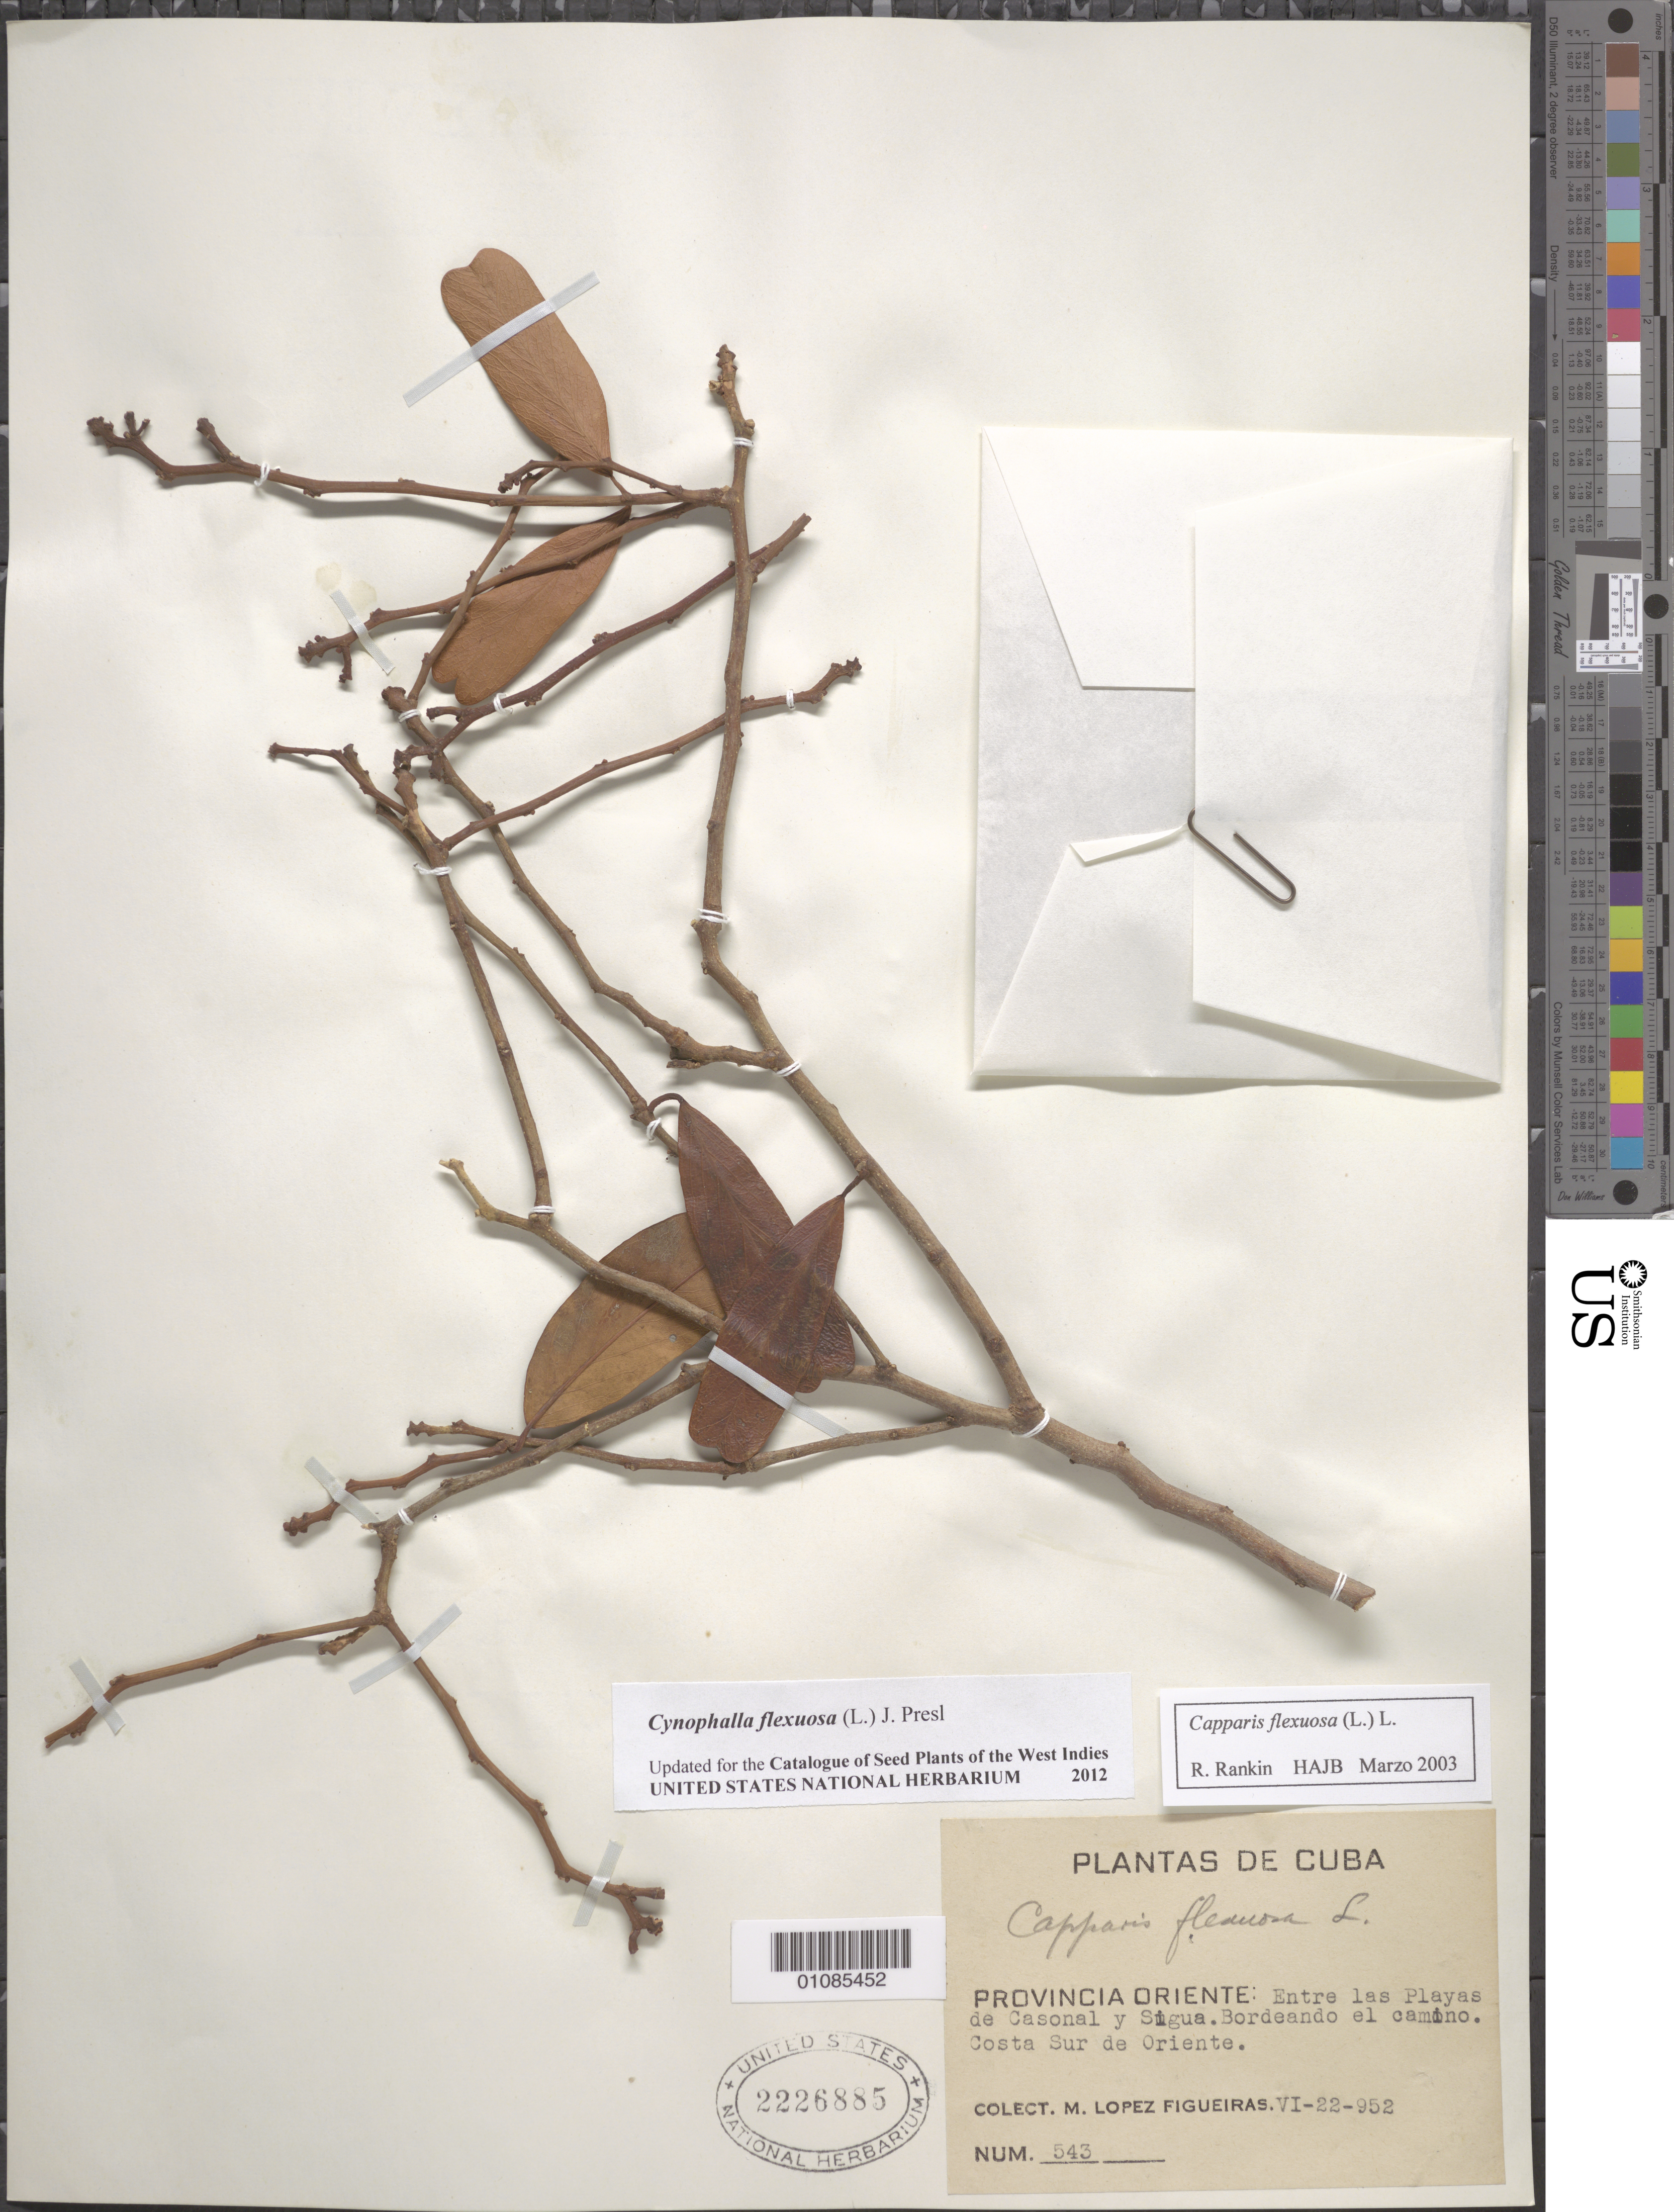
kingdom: Plantae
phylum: Tracheophyta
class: Magnoliopsida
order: Brassicales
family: Capparaceae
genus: Cynophalla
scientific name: Cynophalla flexuosa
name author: (L.) J. Presl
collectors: M. López Figueiras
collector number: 543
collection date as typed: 22 Jun 1952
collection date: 1952-06-22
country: Cuba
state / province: Santiago de Cuba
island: Cuba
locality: Provincia Oriente: Entre las Playas de Casonal y Sigua Bordeando el camino Costa Sur de Oriente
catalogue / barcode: US 2226885